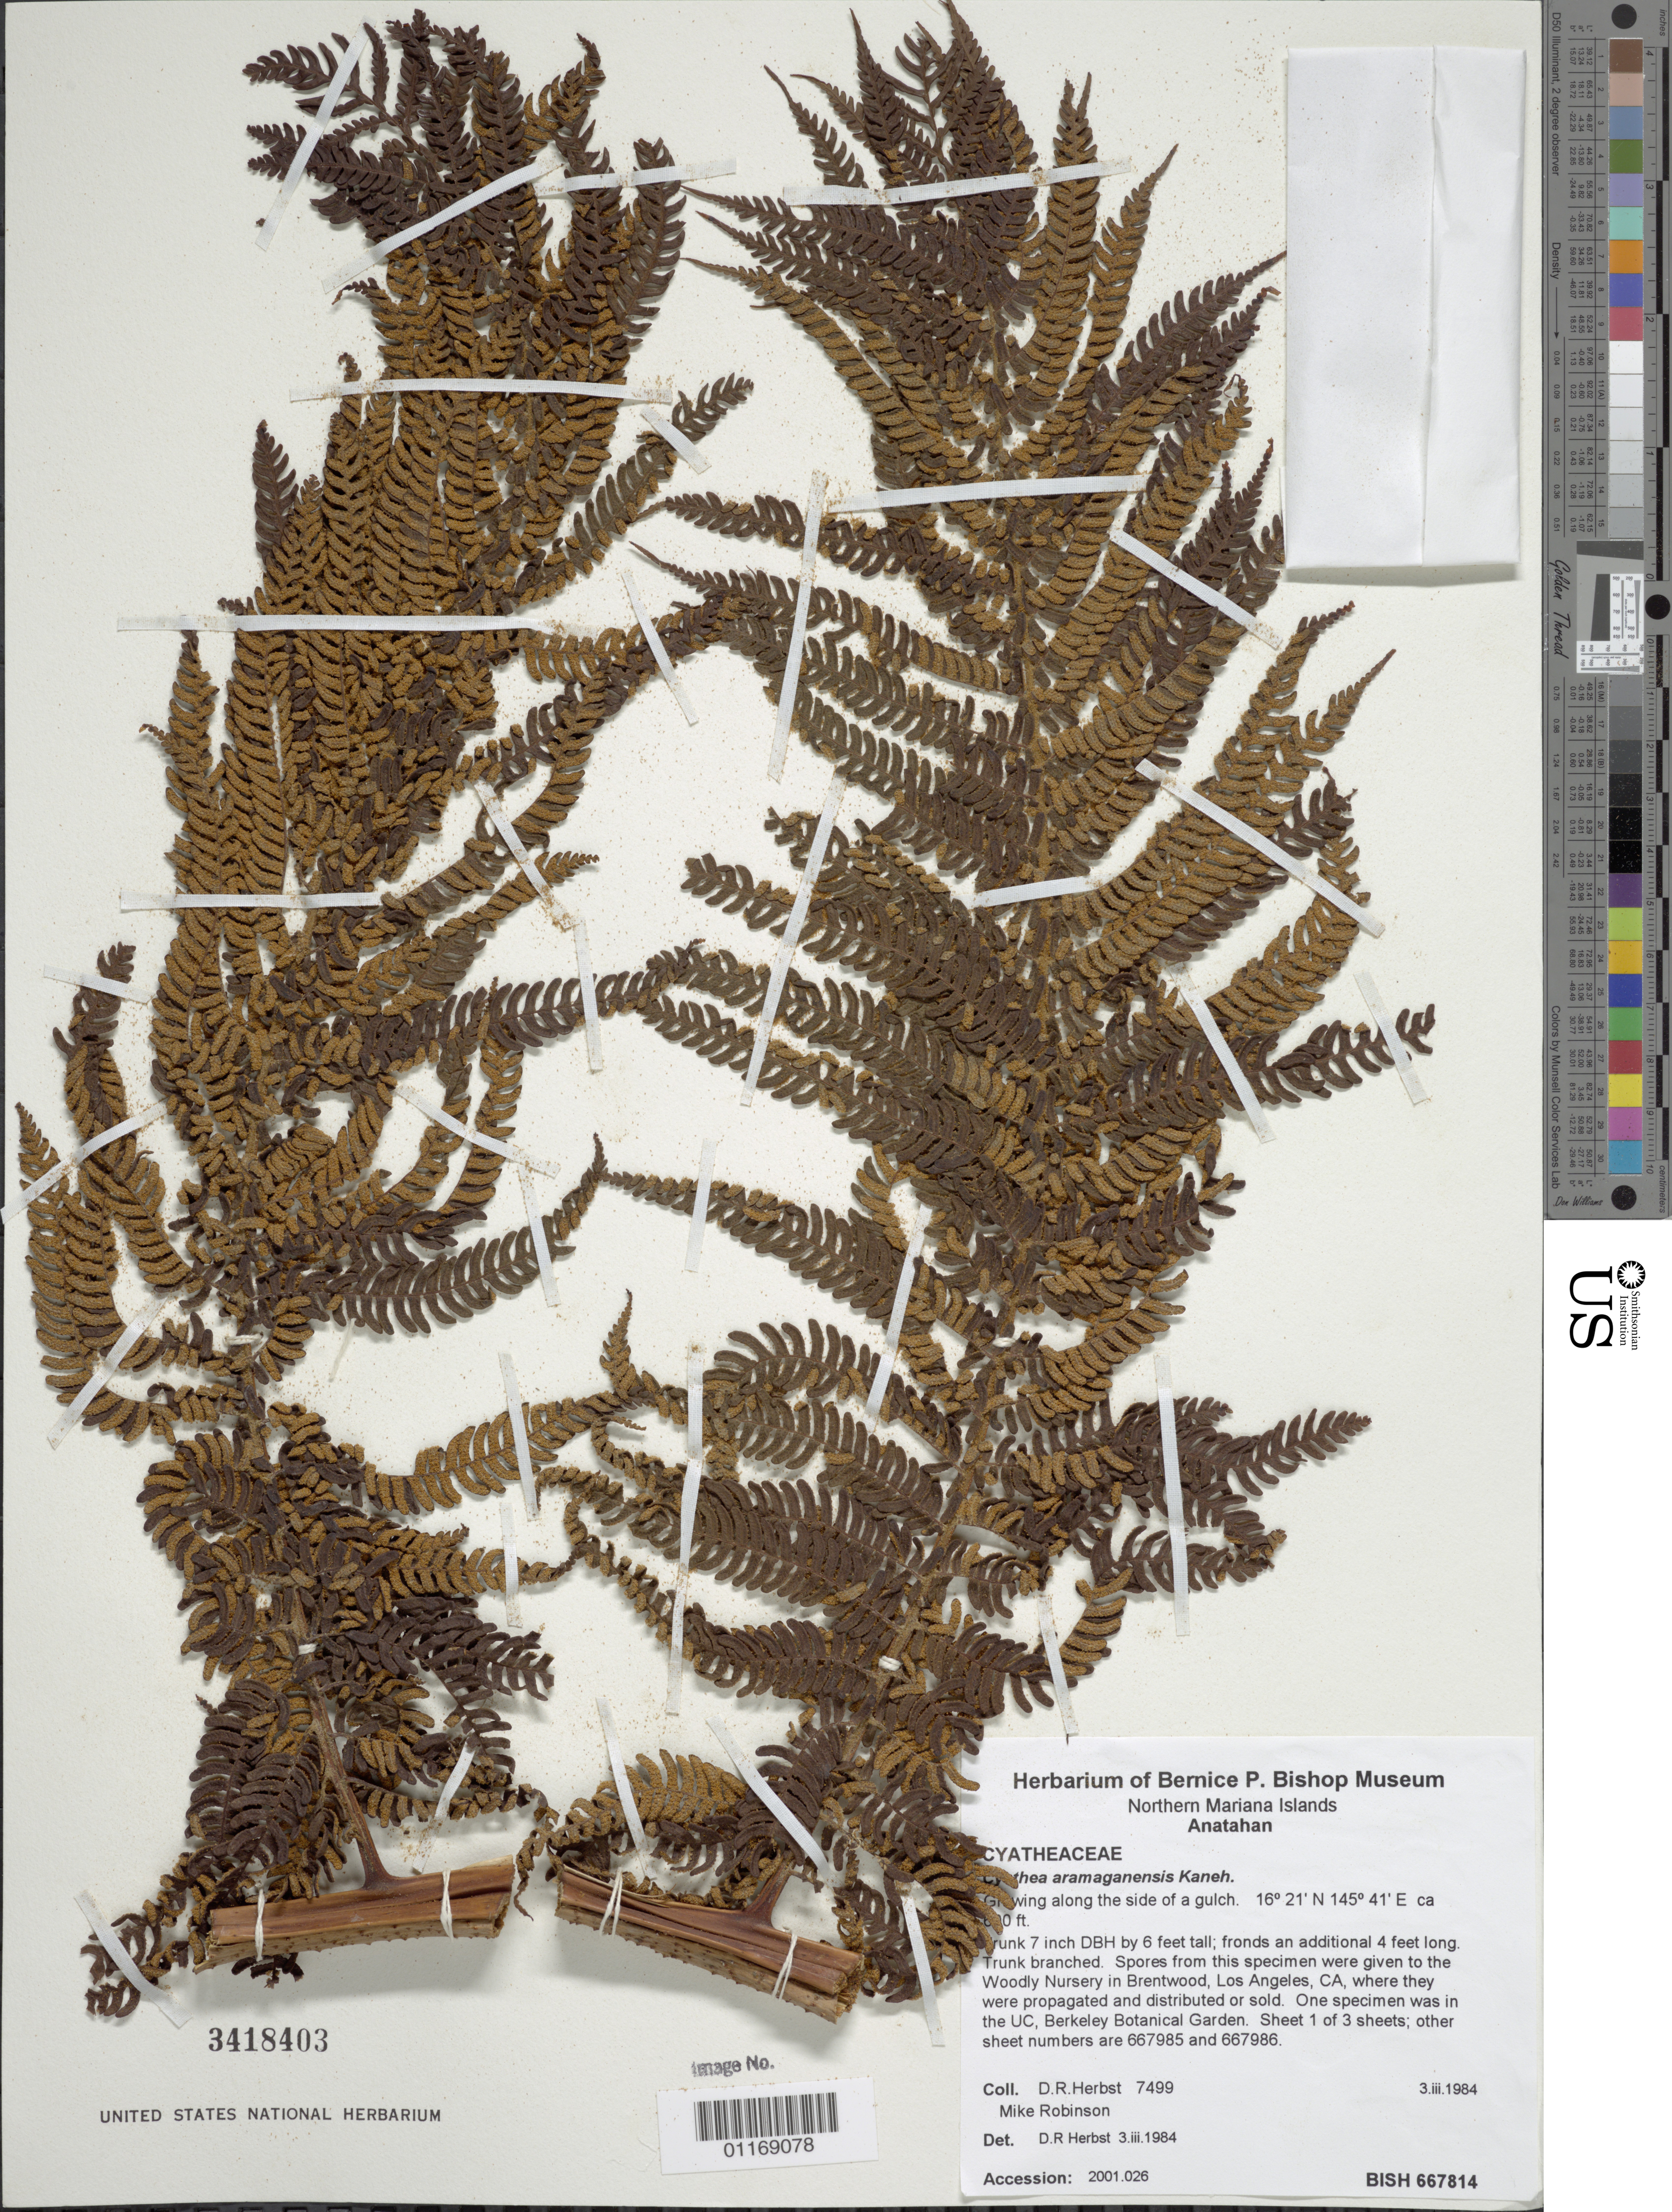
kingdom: Plantae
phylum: Tracheophyta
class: Polypodiopsida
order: Cyatheales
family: Cyatheaceae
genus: Sphaeropteris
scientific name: Sphaeropteris aramaganensis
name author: (Kaneh.) R.M. Tryon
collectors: D. R. Herbst & M. Robinson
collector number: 7499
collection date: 1984-03-03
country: Northern Mariana Islands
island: Anatahan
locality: Anatahan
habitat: Growing along the side of a gulch.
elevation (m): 183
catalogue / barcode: US 3418403